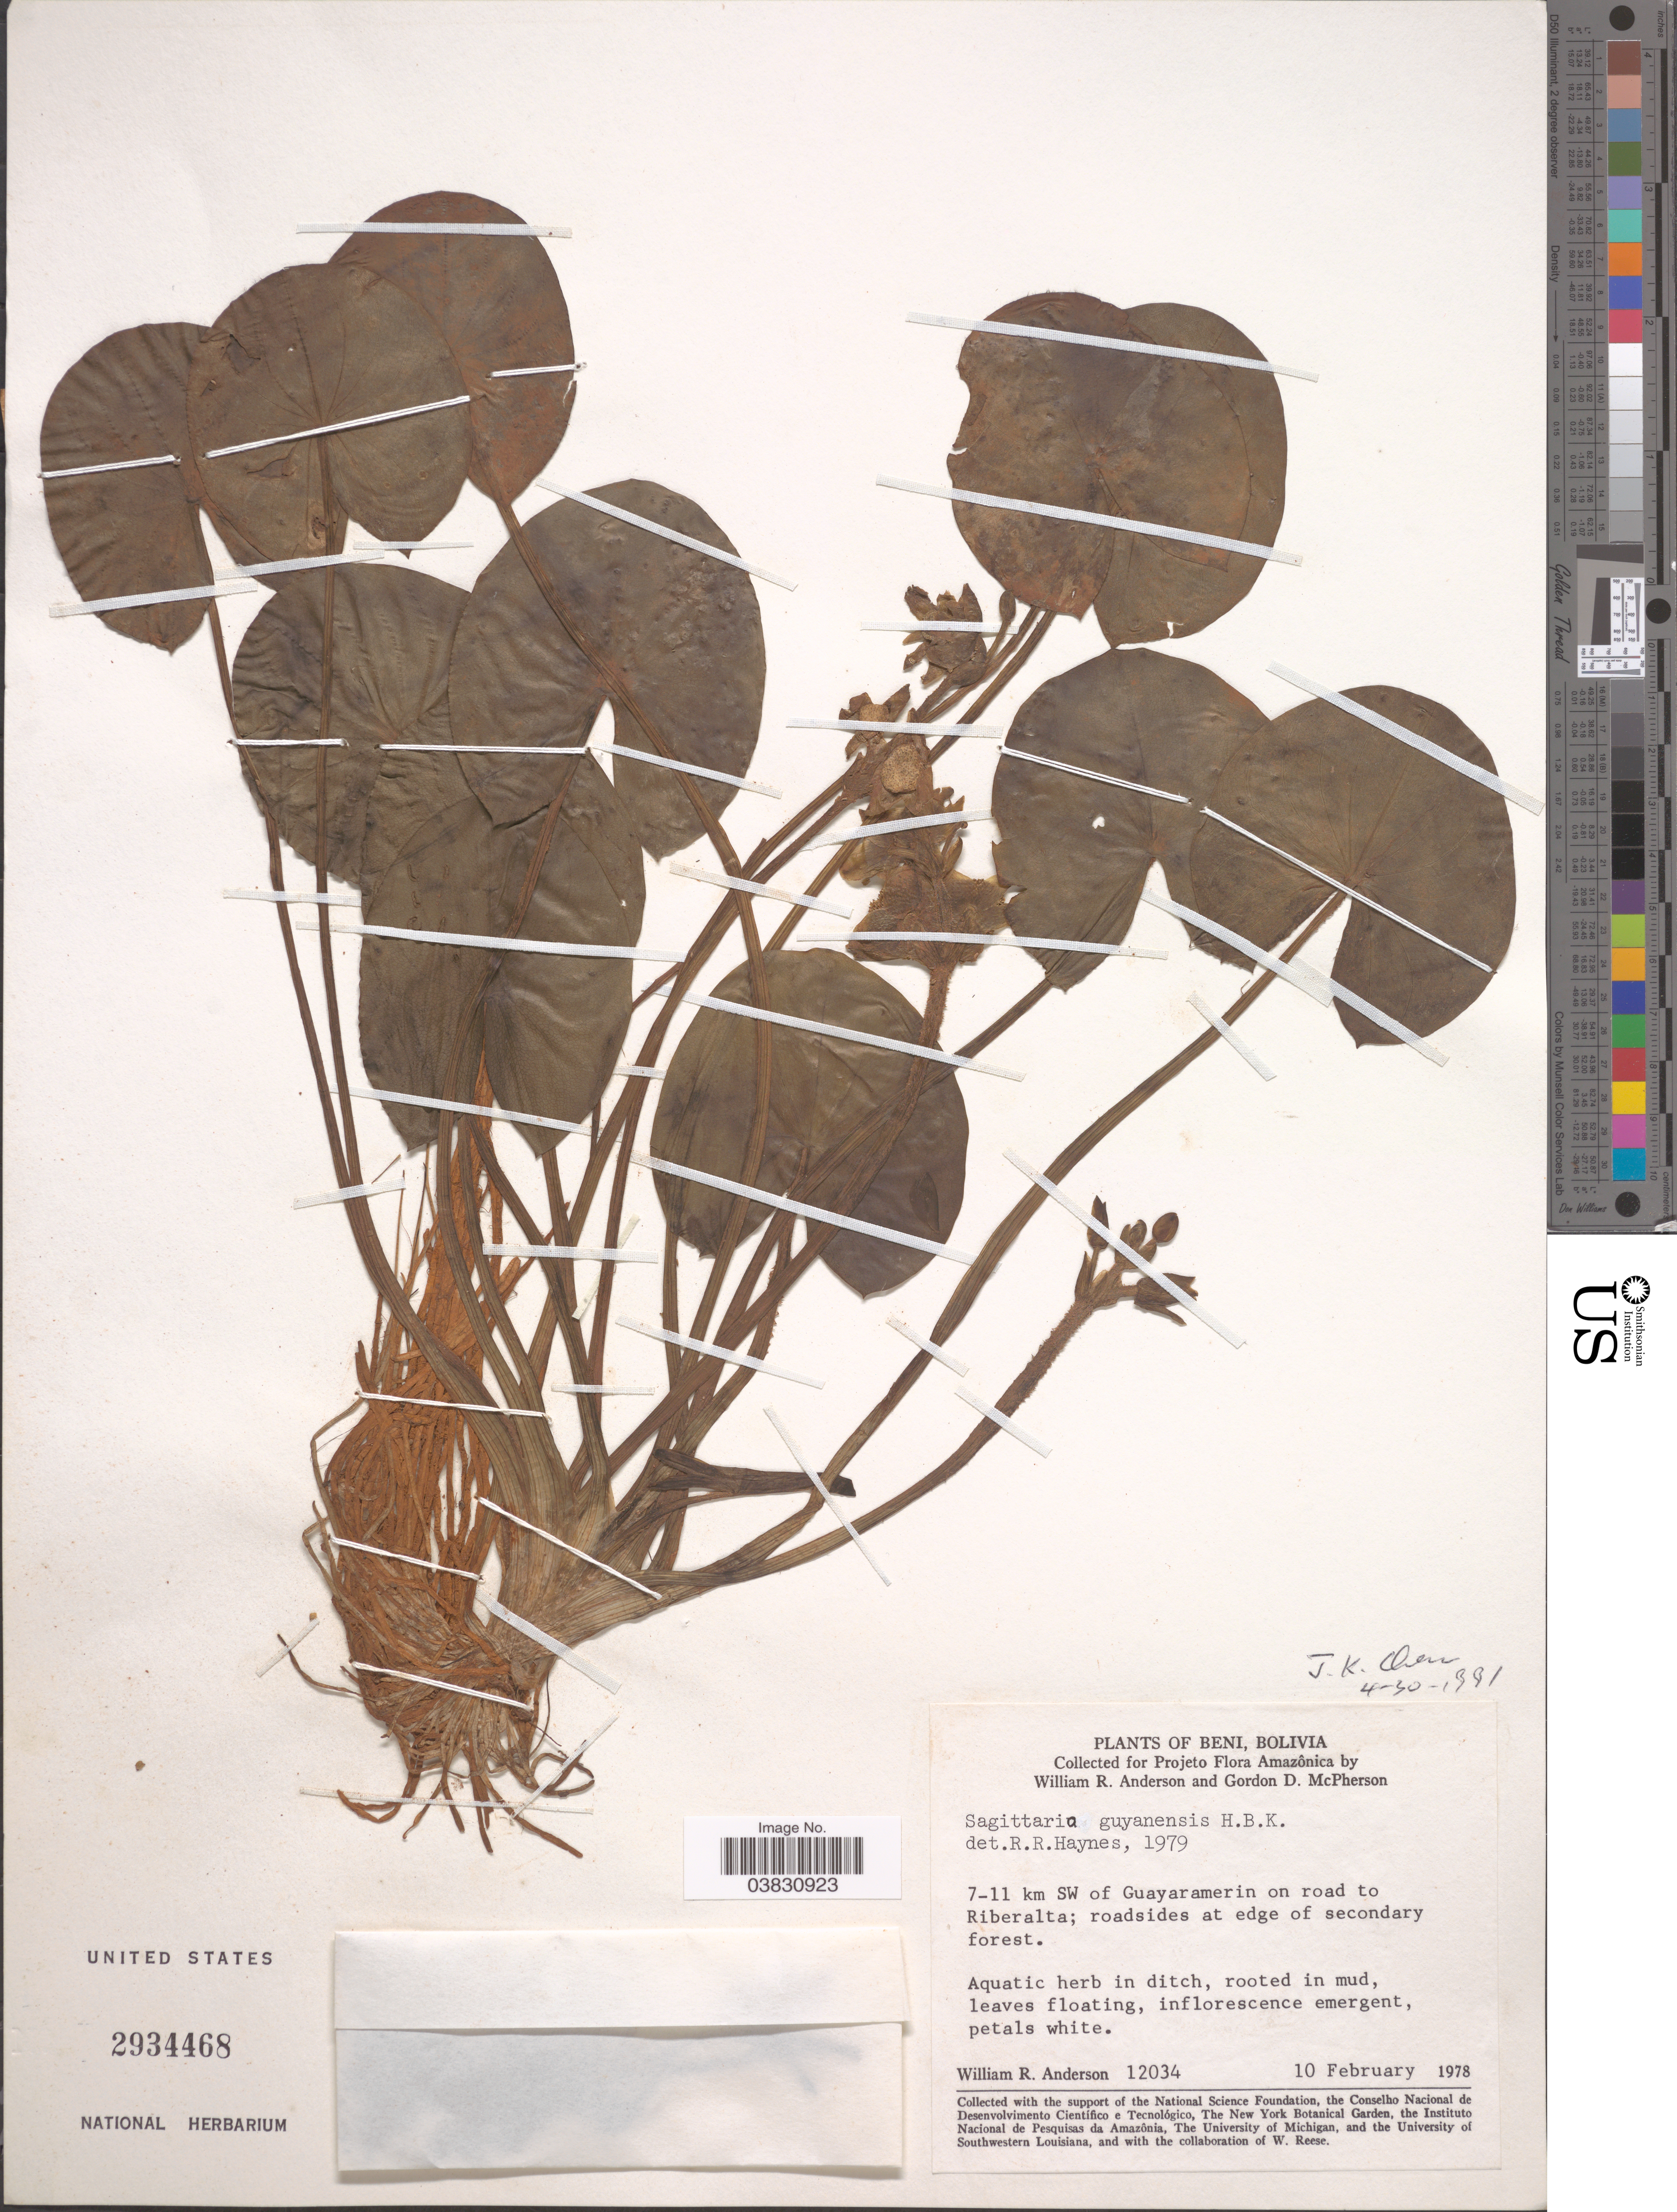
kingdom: Plantae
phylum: Tracheophyta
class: Liliopsida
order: Alismatales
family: Alismataceae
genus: Sagittaria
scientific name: Sagittaria guayanensis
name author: Kunth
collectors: W. R. Anderson & G. D. McPherson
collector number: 12034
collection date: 1978-02-10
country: Bolivia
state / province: Beni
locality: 7-11 km SW of Guayaramerin on road to Riberalta; roadsides at edge of secondary forest.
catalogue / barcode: US 2934468